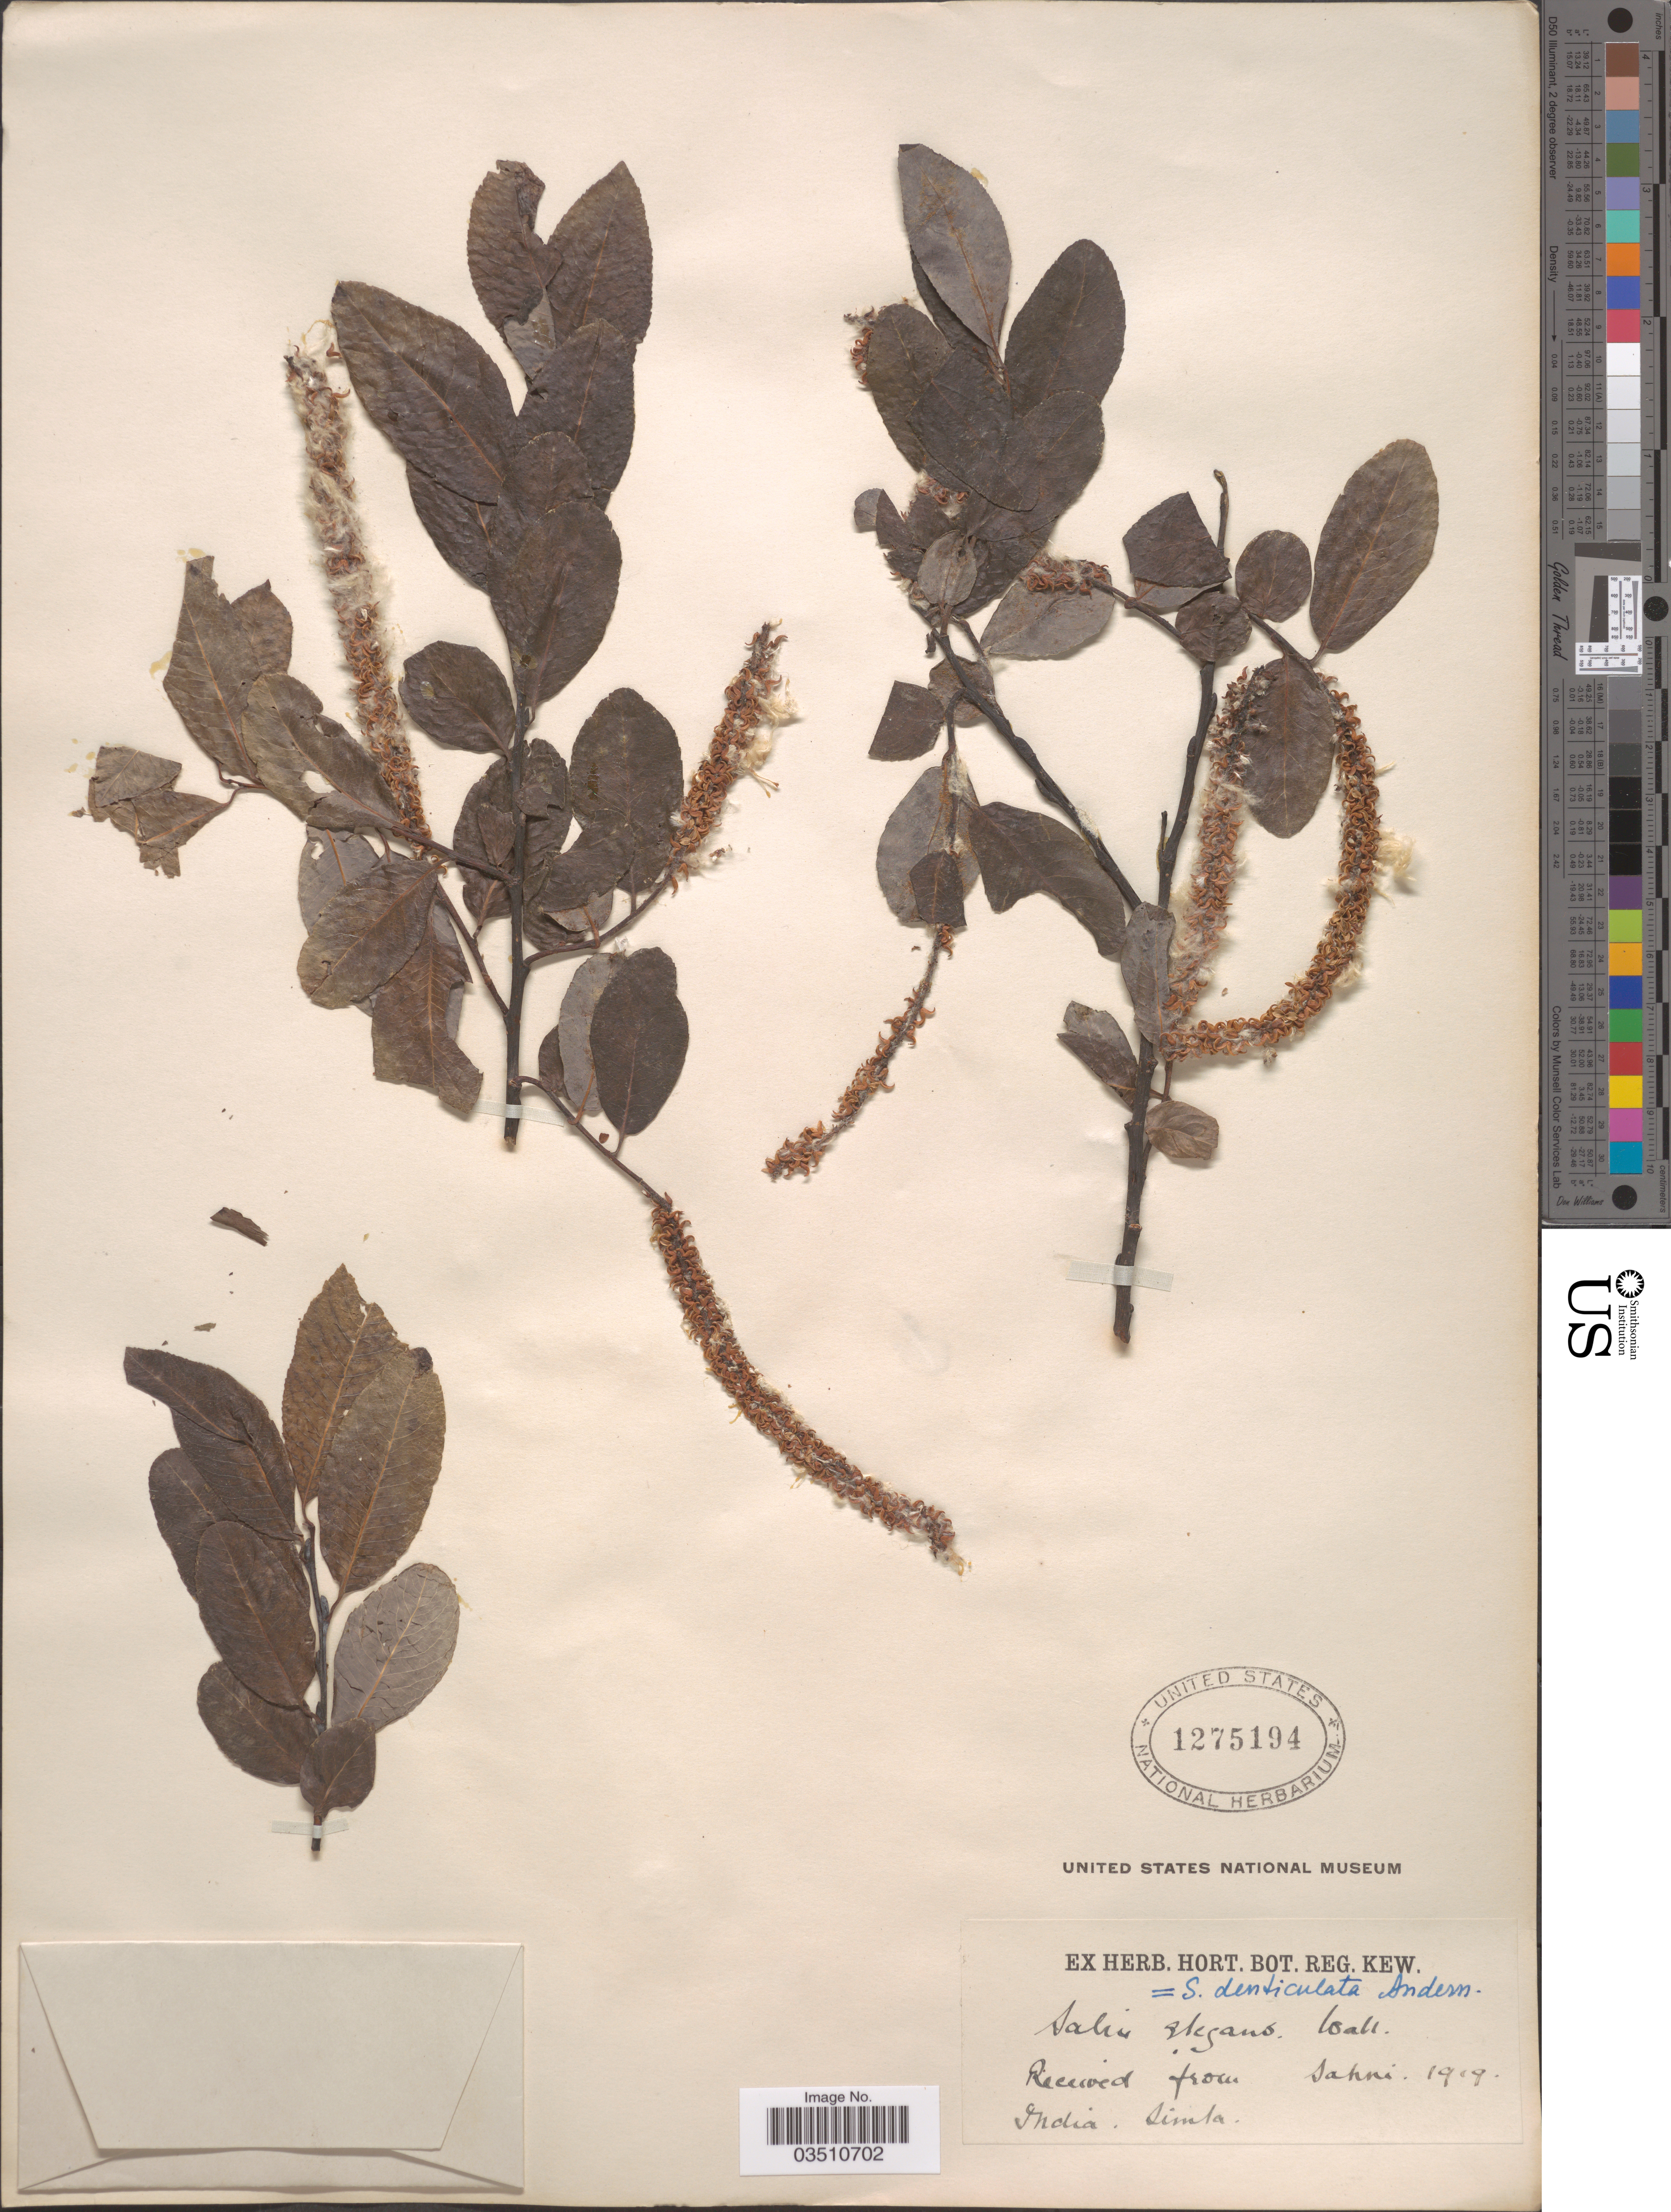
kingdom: Plantae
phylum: Tracheophyta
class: Magnoliopsida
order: Malpighiales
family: Salicaceae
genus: Salix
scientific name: Salix denticulata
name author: Andersson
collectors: Sahni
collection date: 1919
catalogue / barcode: US 1275194